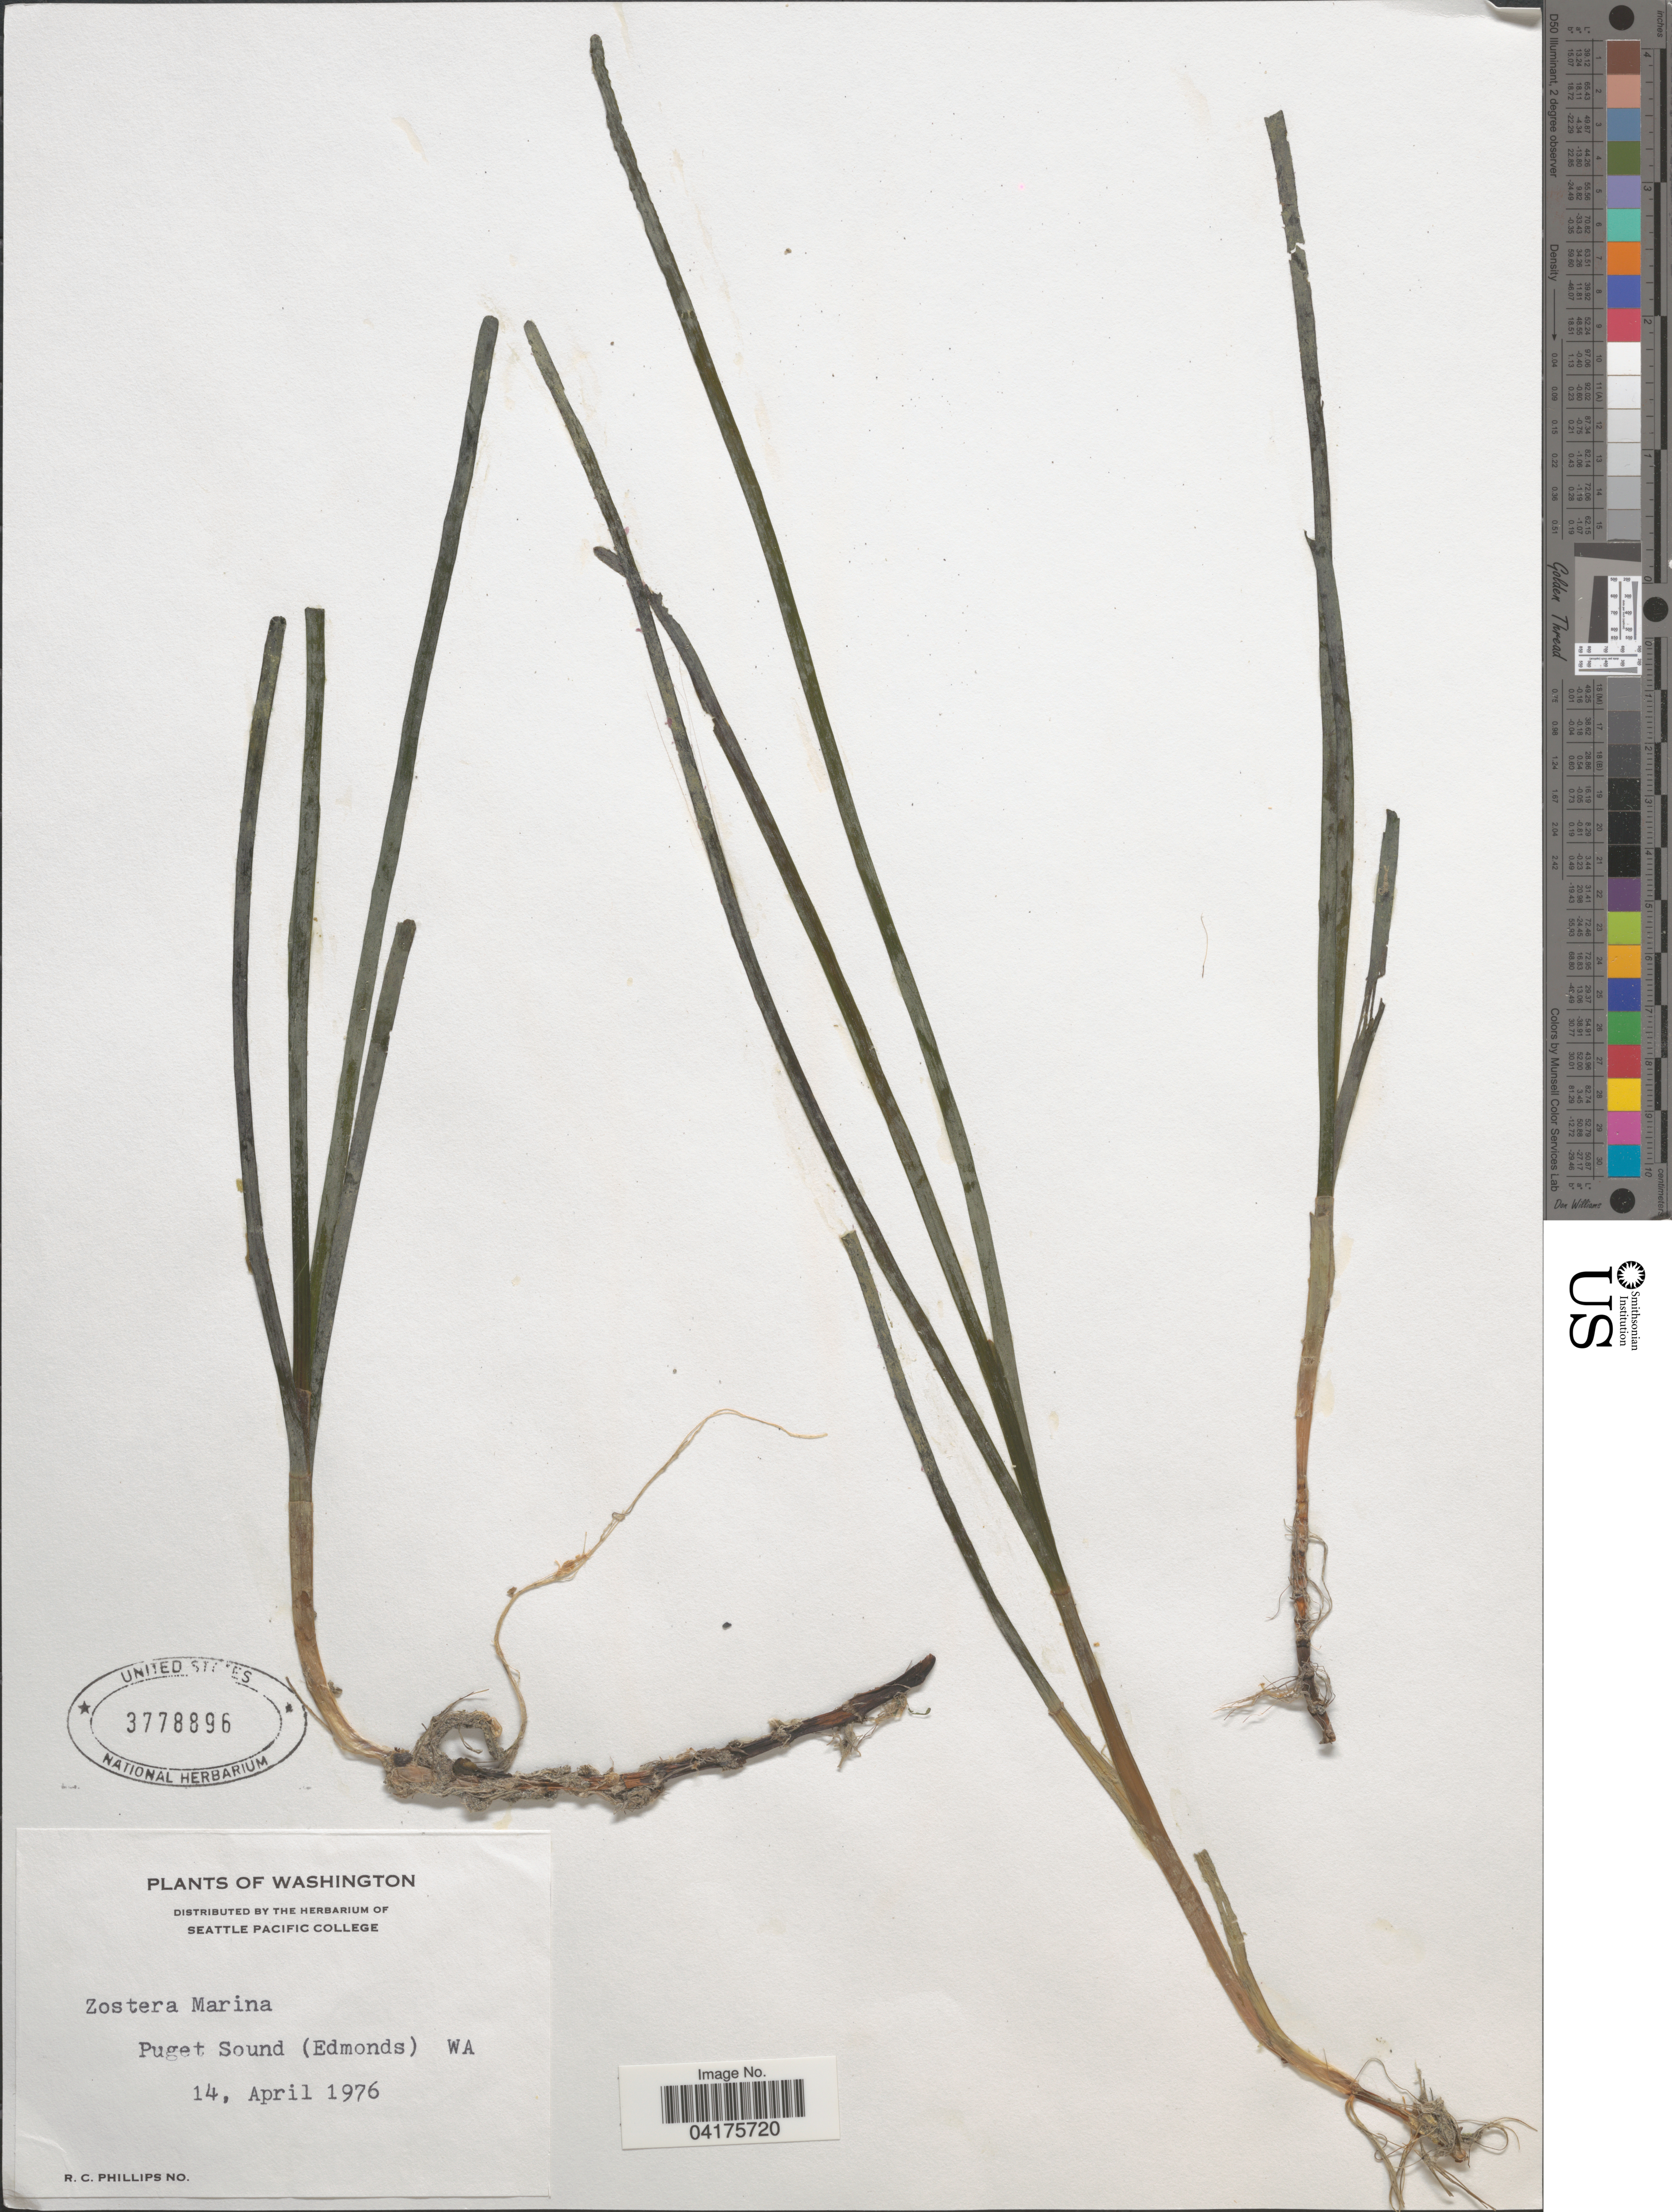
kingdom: Plantae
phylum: Tracheophyta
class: Liliopsida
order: Alismatales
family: Zosteraceae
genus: Zostera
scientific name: Zostera marina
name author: L.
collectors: R. C. Phillips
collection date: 1976-04-14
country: United States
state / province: Washington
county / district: King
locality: Puget Sound (Edmonds).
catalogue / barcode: US 3778896